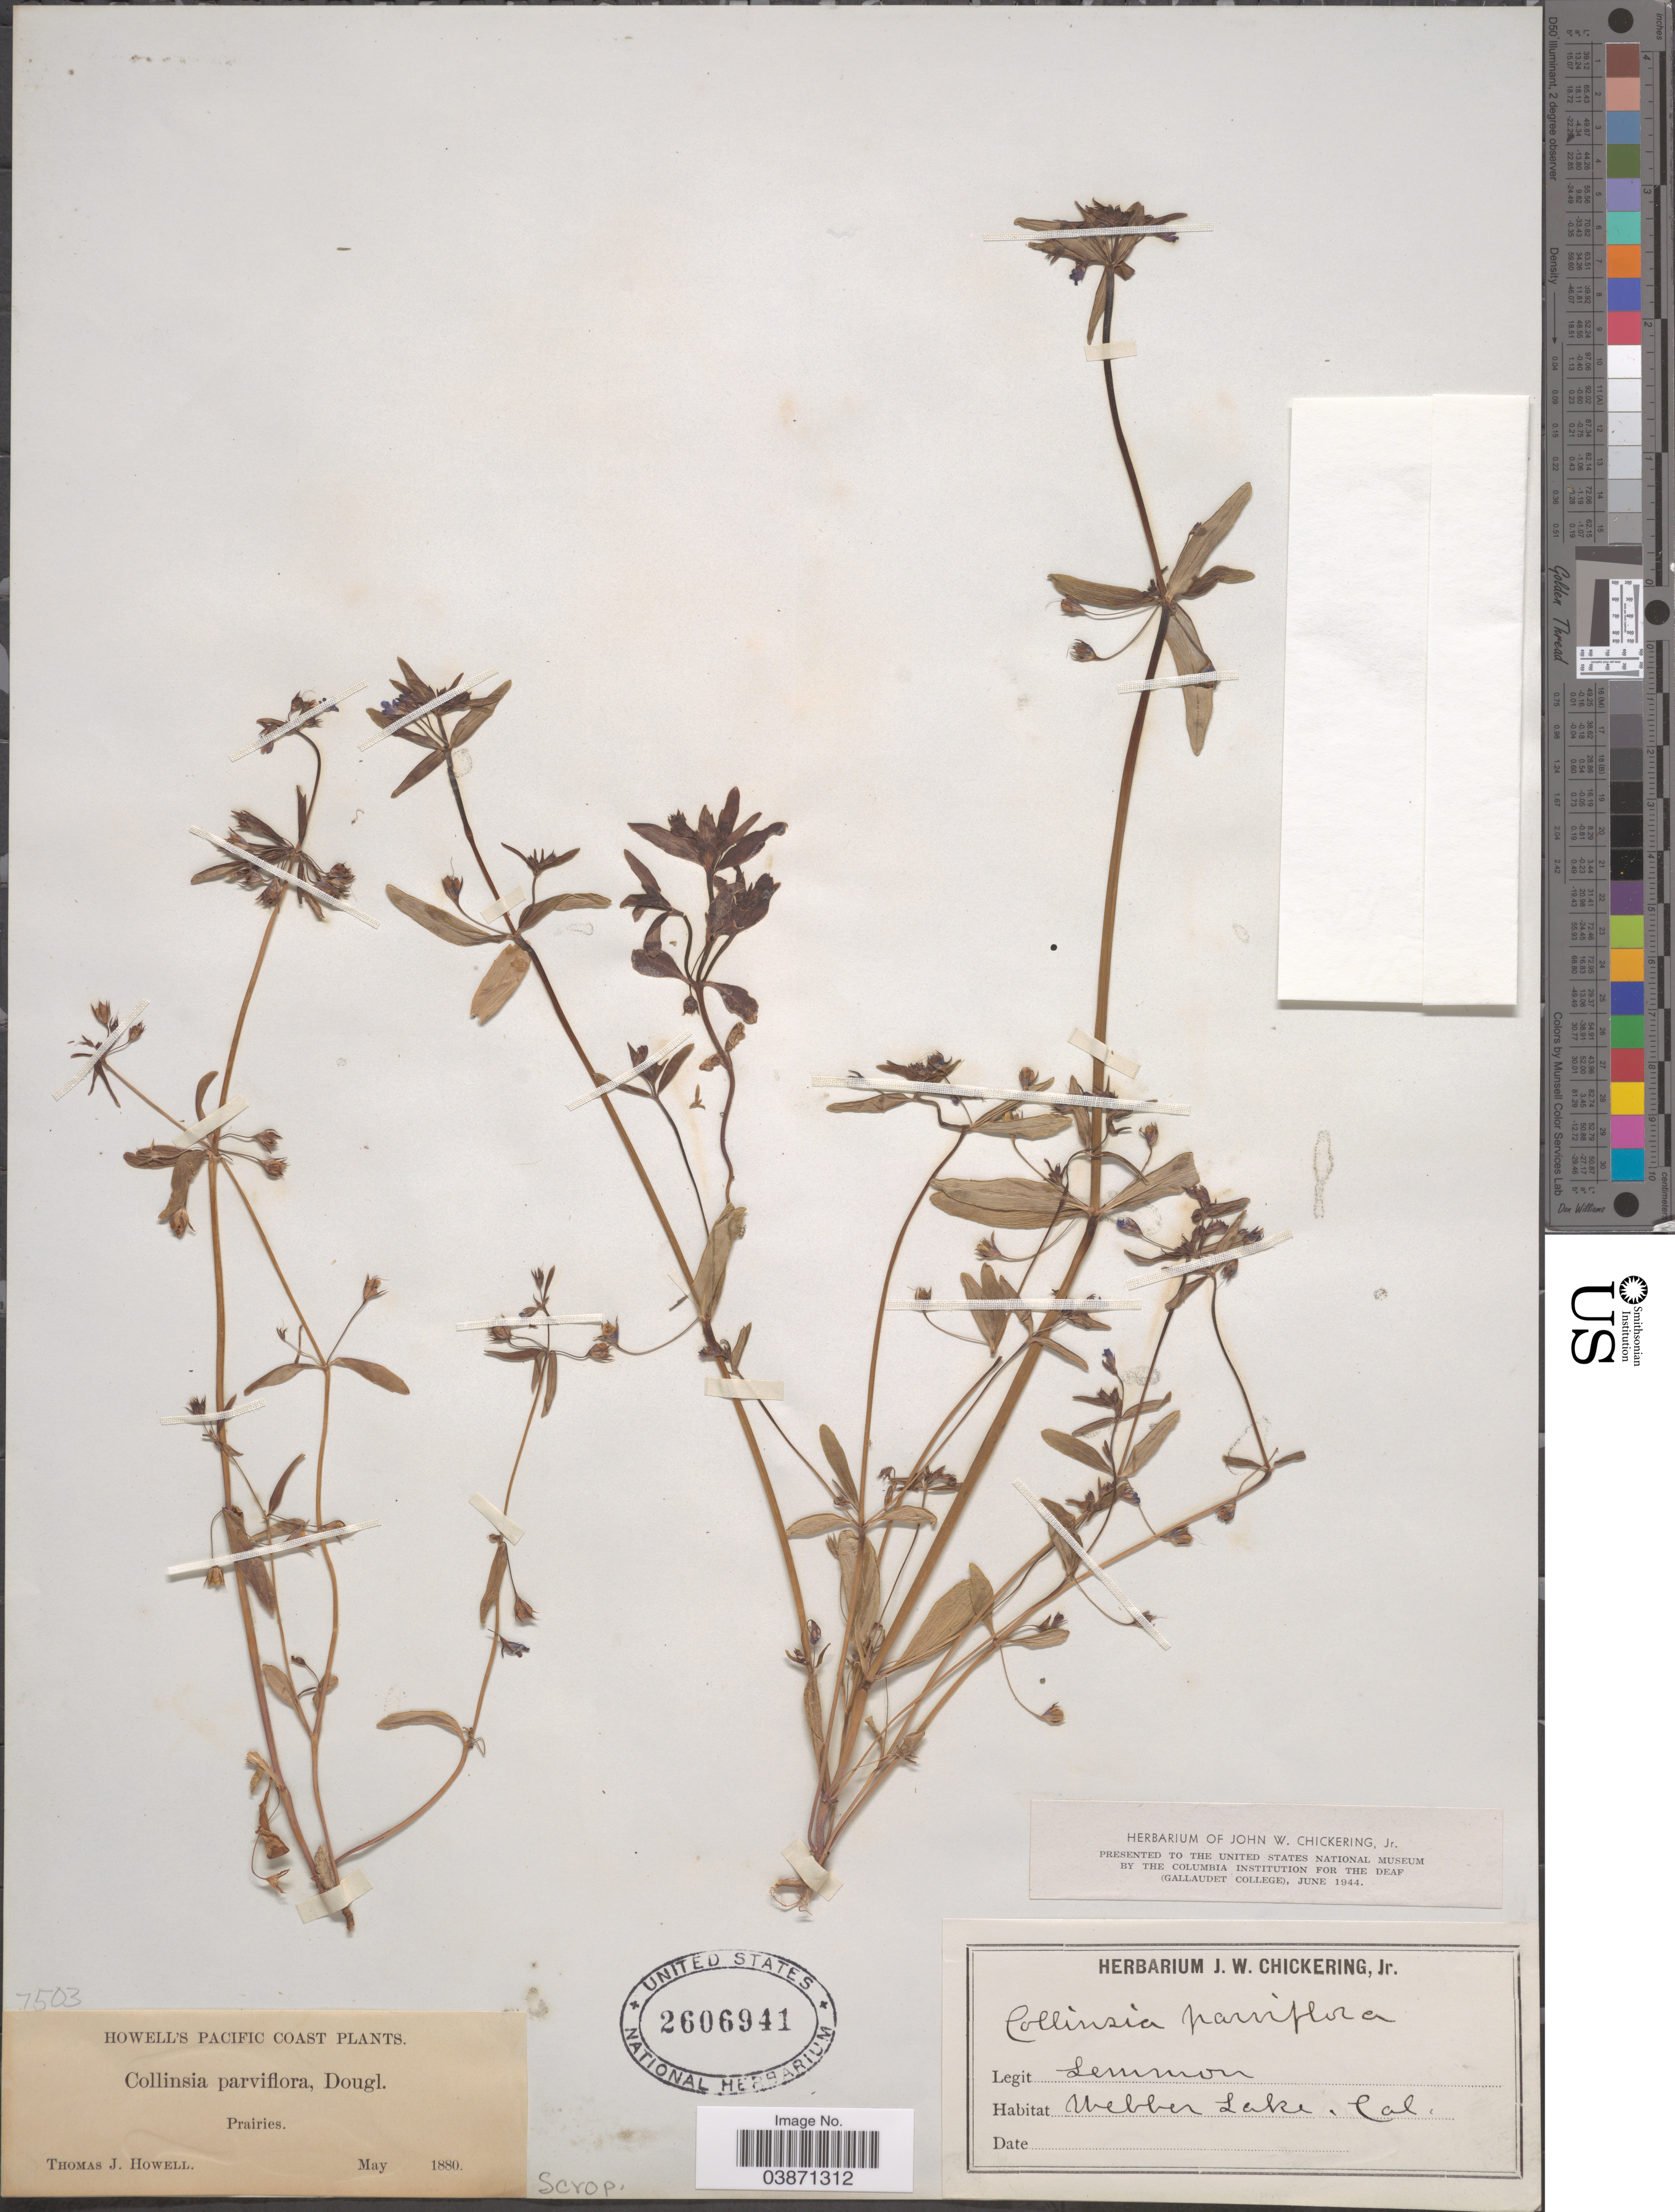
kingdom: Plantae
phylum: Tracheophyta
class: Magnoliopsida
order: Lamiales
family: Plantaginaceae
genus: Collinsia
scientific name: Collinsia parviflora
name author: Douglas ex Lindl.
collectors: T. J. Howell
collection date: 1880-05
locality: Pacific Coast.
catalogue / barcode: US 2606941